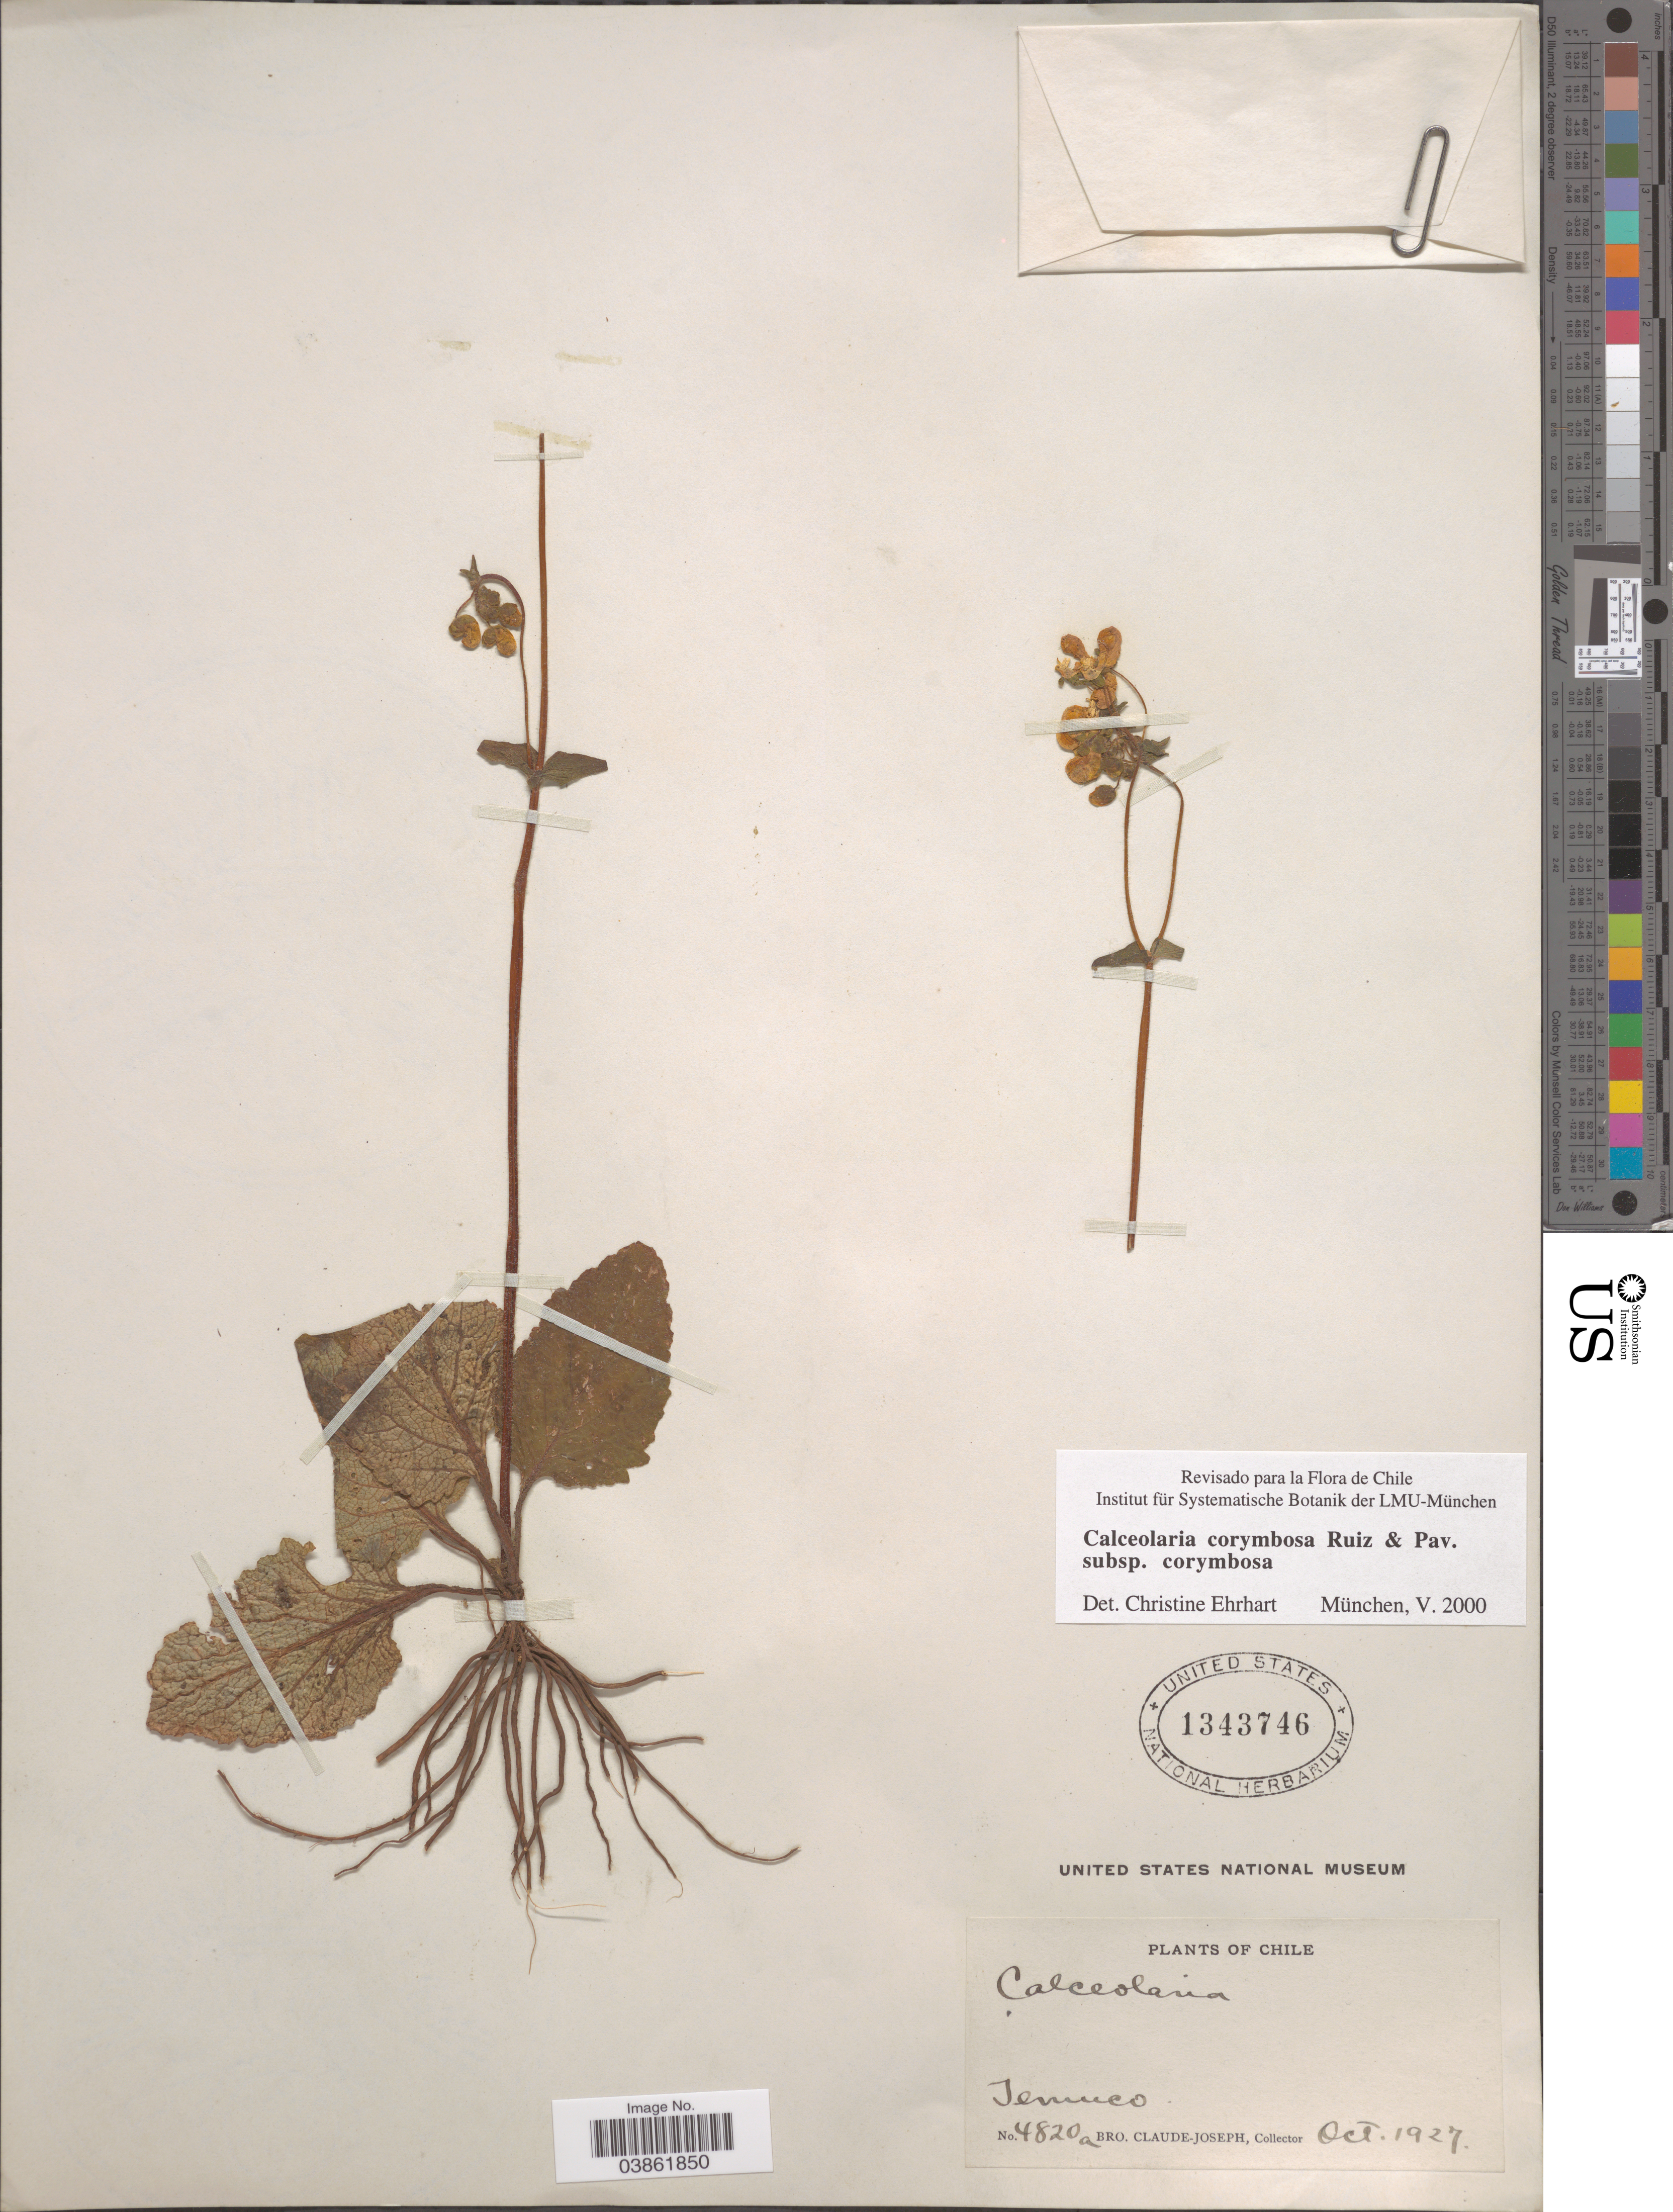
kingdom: Plantae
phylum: Tracheophyta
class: Magnoliopsida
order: Lamiales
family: Calceolariaceae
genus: Calceolaria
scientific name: Calceolaria corymbosa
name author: Ruiz & Pav.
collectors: Bro. Claude-Joseph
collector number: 4820a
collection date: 1927-10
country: Chile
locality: Temuco.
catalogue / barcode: US 1343746